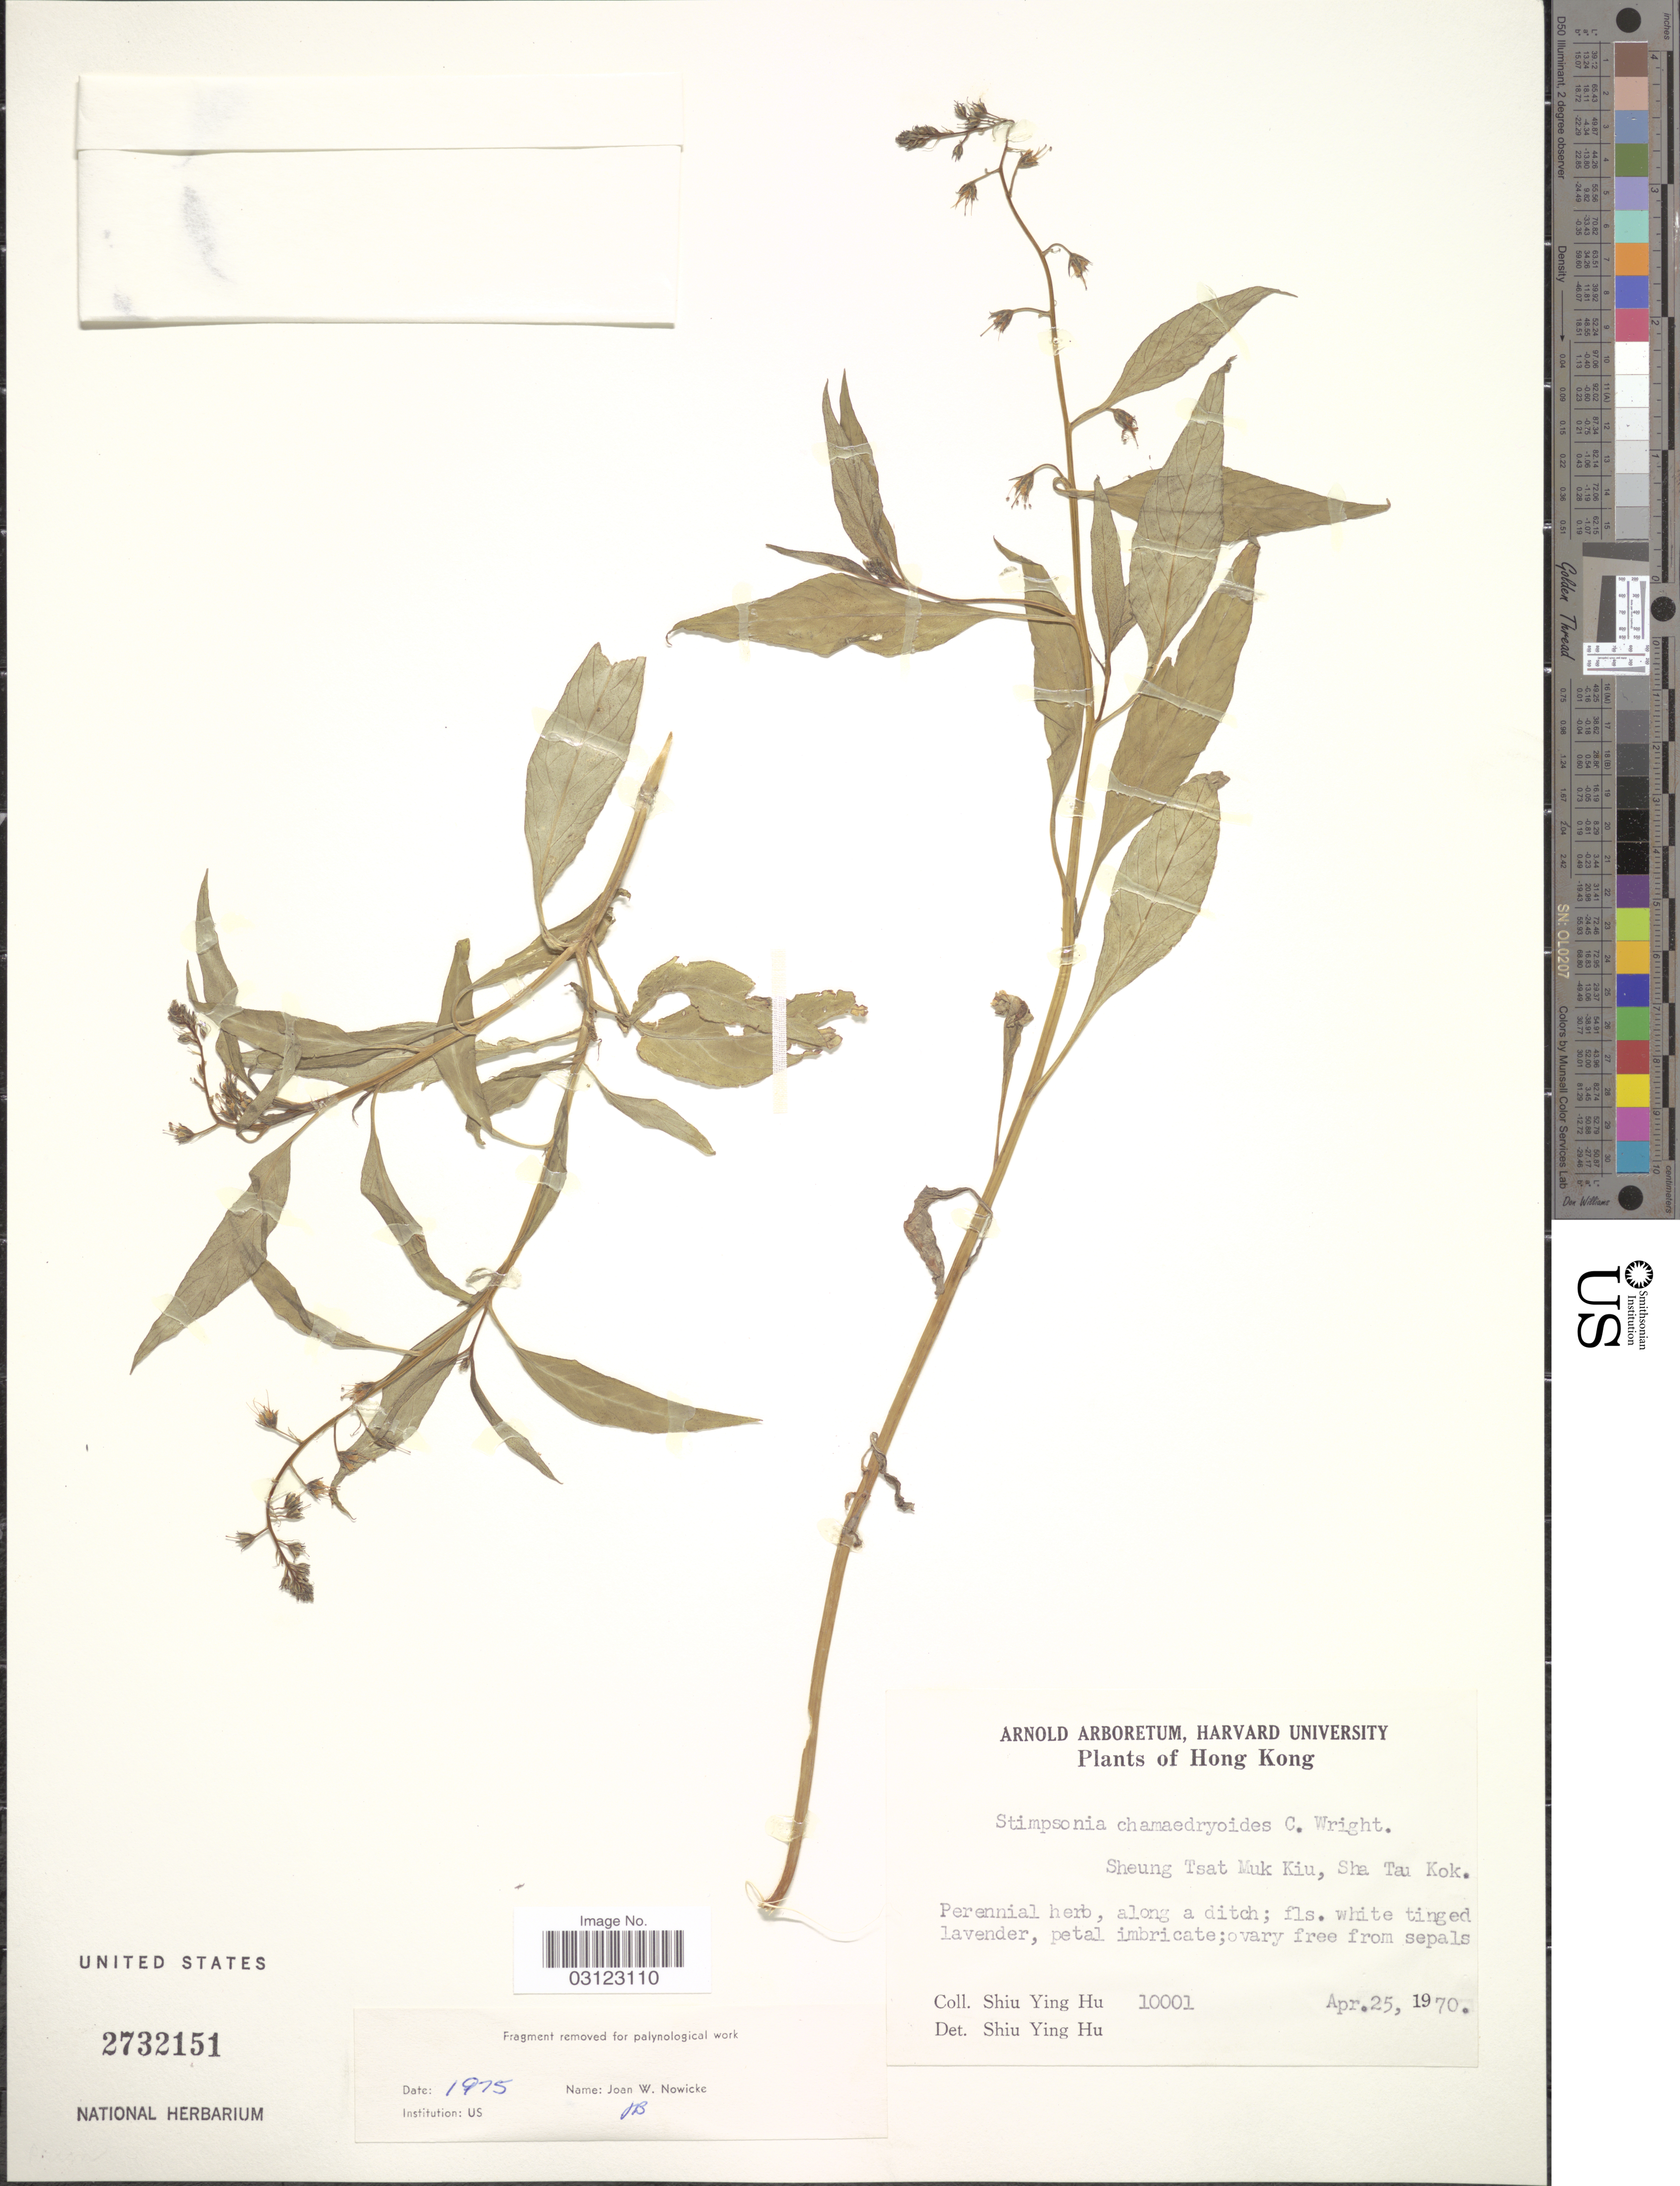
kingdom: Plantae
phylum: Tracheophyta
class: Magnoliopsida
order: Ericales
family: Primulaceae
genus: Stimpsonia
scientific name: Stimpsonia chamaedryoides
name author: C. Wright ex A. Gray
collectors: S. Y. Hu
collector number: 10001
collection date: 1970-04-25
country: China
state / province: Hong Kong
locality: Sheung Tsat Muk Kiu, Sha Tau Kok.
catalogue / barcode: US 2732151